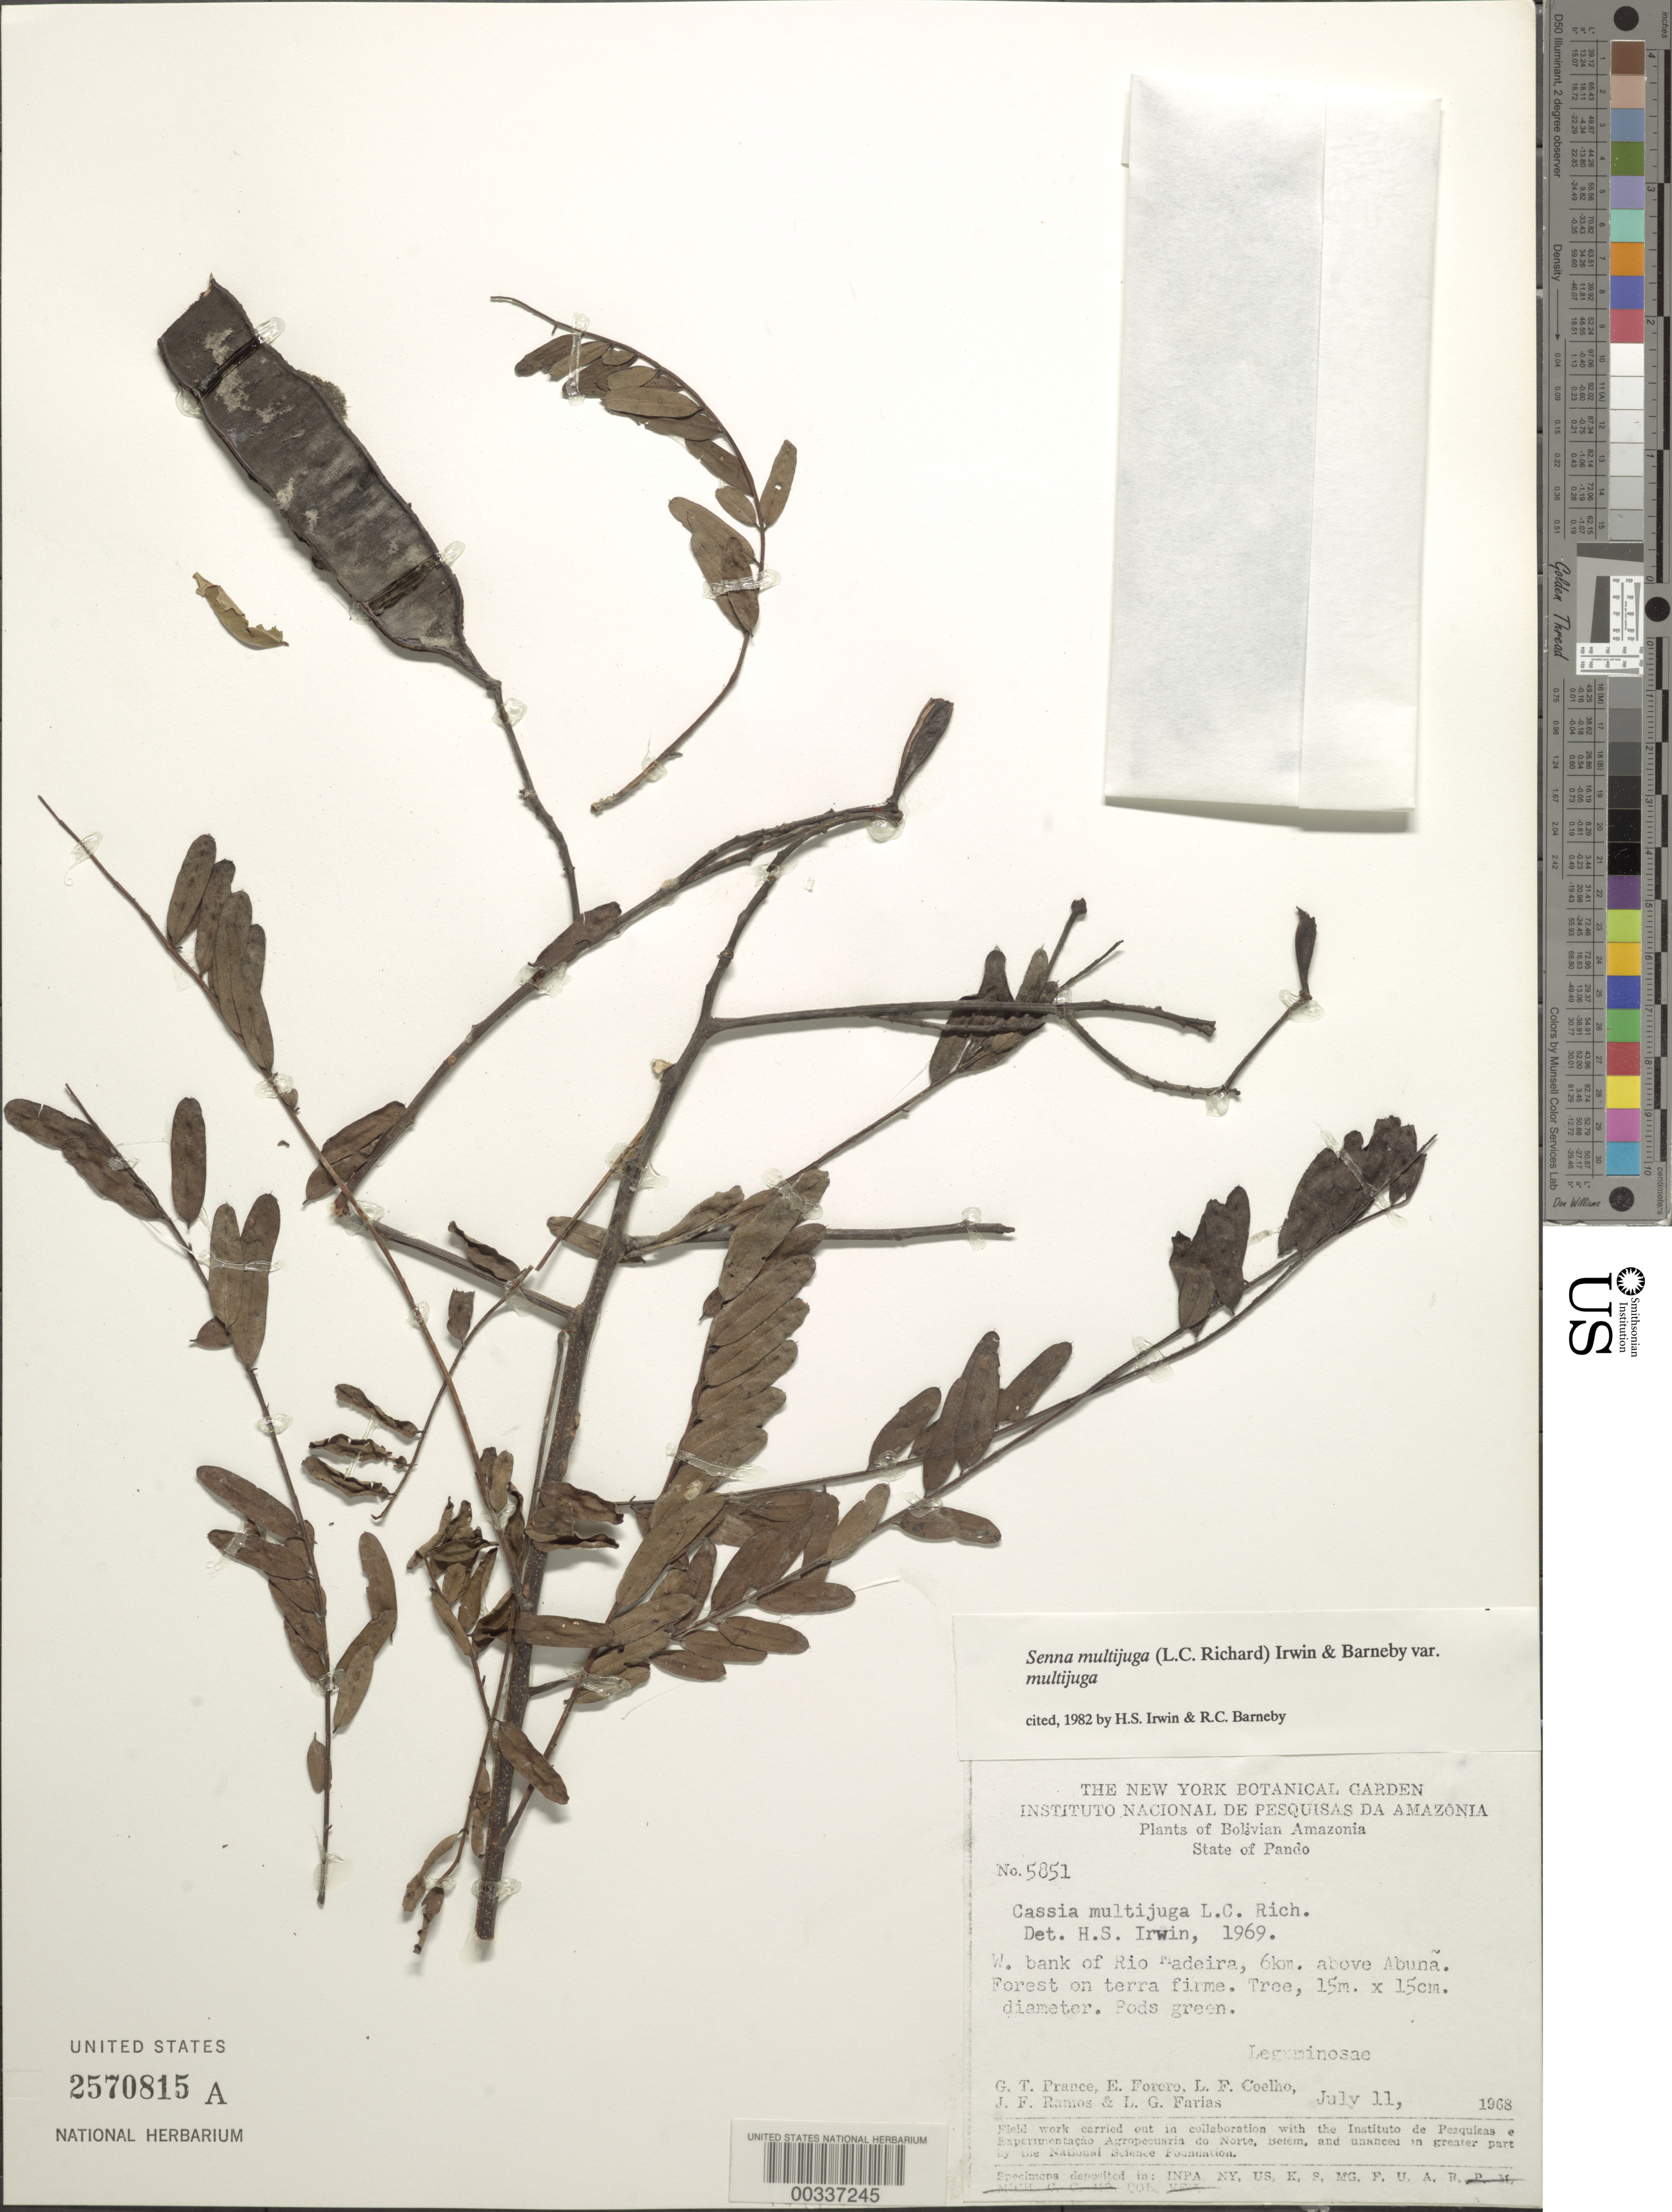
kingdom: Plantae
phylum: Tracheophyta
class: Magnoliopsida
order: Fabales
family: Fabaceae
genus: Senna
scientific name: Senna multijuga var. multijuga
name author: (Rich.) H.S. Irwin & Barneby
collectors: G. T. Prance, E. Forero, L. F. Coelho, J. F. Ramos & L. G. Farias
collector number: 5851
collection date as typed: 11 Jul 1968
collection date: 1968-07-11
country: Bolivia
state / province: Pando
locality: W bank of the Rio Madeira, 6 km above Abuna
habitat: Forest on terra firme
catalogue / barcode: US 2570815A